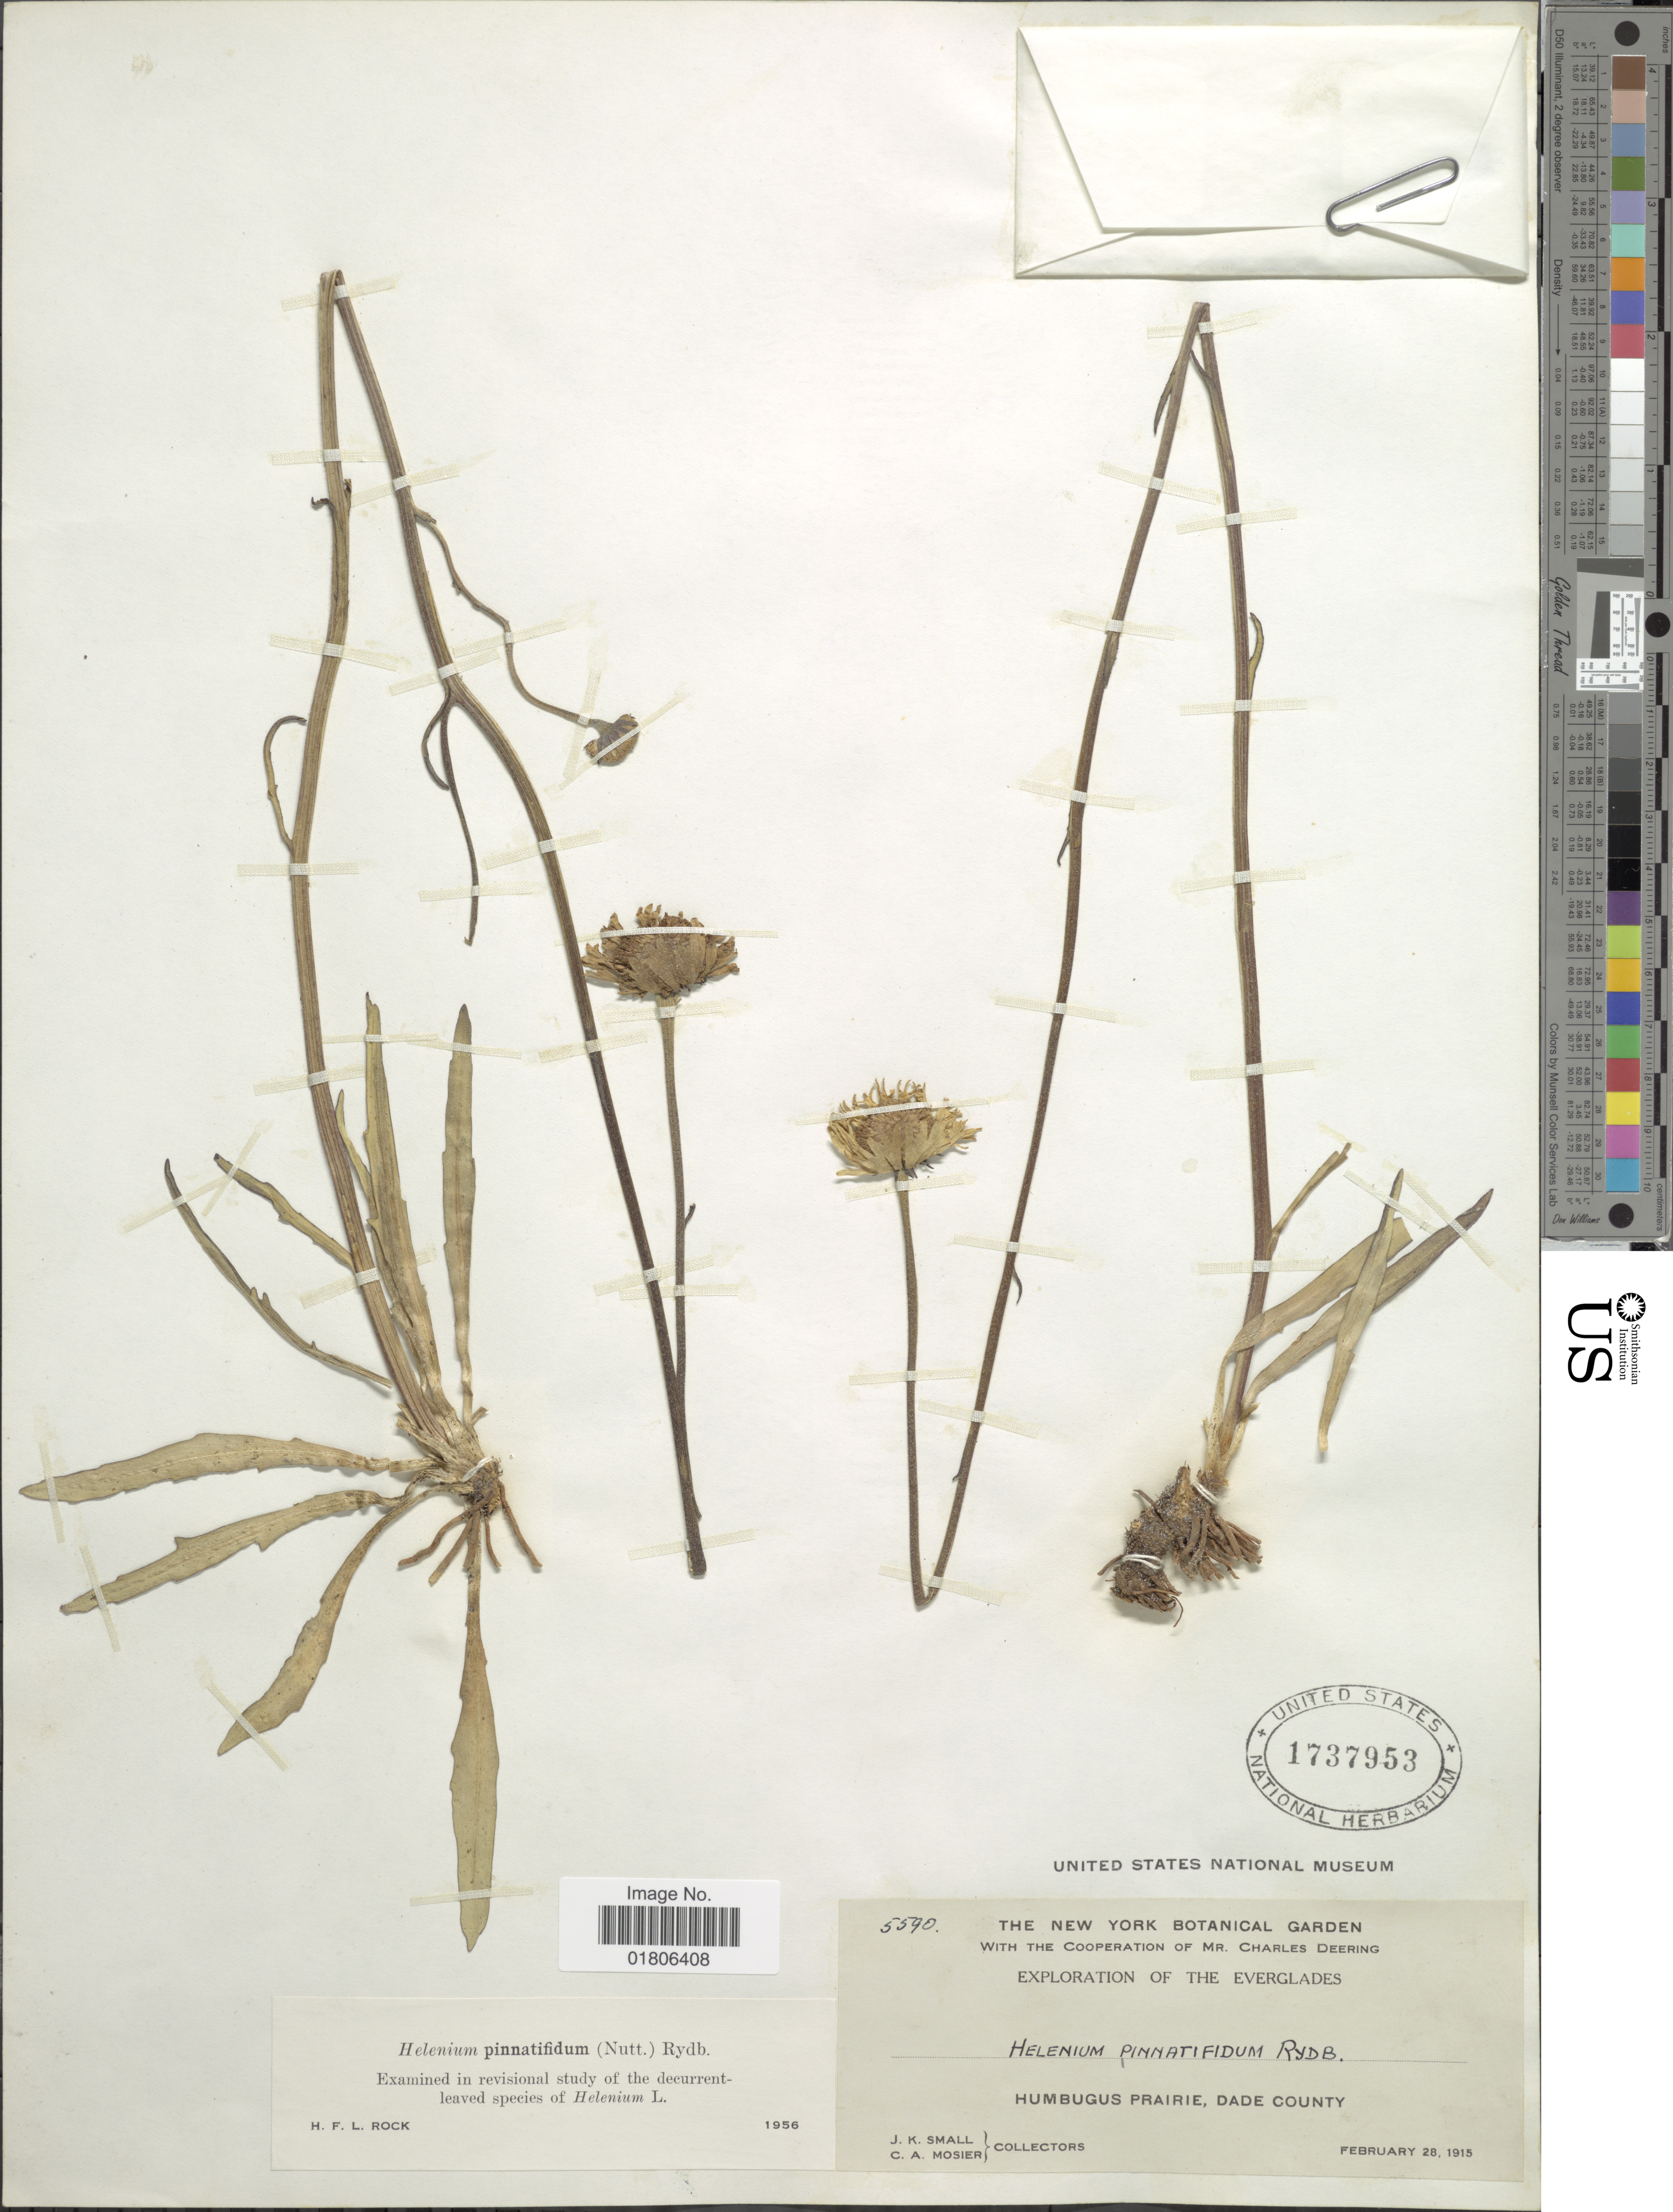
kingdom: Plantae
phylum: Tracheophyta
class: Magnoliopsida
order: Asterales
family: Asteraceae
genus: Helenium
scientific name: Helenium pinnatifidum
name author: (Schwein. ex Nutt.) Rydb.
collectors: J. K. Small & C. A. Mosier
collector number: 5590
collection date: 1915-02-28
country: United States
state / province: Florida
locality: The Everglades, Everglades, Humbugus Prairie, Dade County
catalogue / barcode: US 1737953